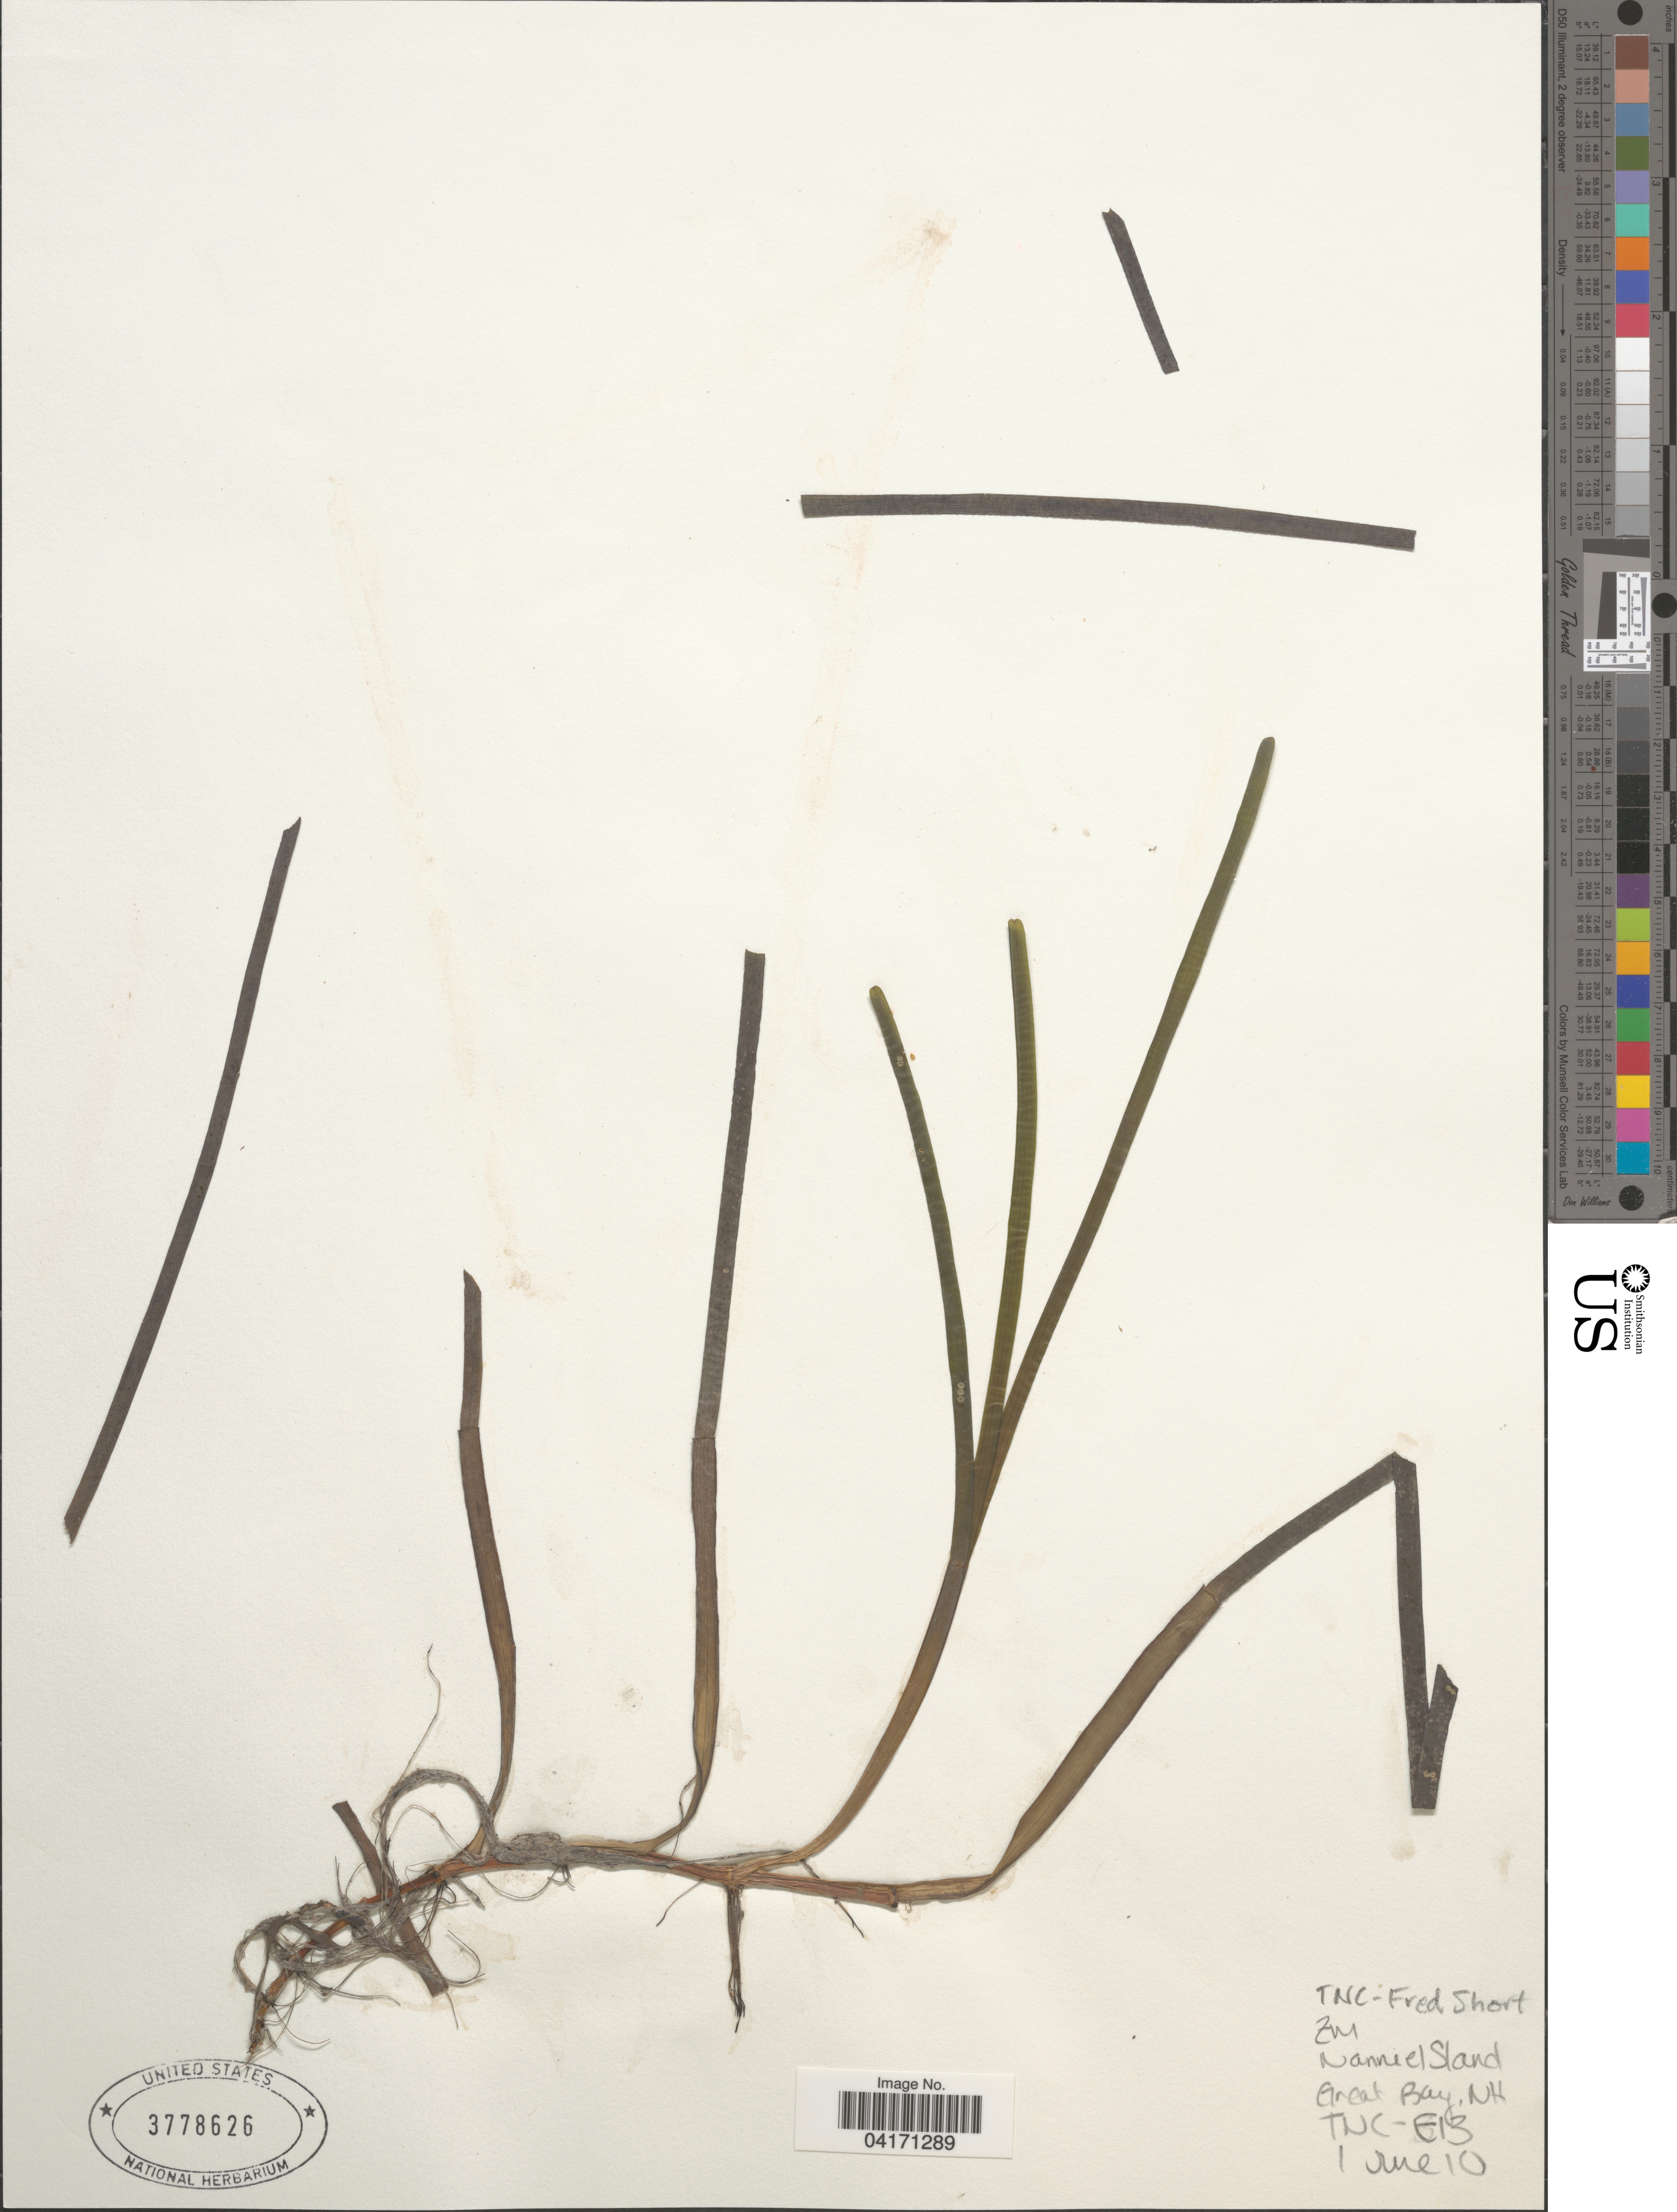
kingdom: Plantae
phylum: Tracheophyta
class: Liliopsida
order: Alismatales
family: Zosteraceae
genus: Zostera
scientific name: Zostera marina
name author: L.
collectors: F. Short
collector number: TNC-E13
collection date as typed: Transcribed d/m/y: 1/6/10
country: United States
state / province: New Hampshire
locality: Nannie Island. Great Bay.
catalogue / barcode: US 3778626